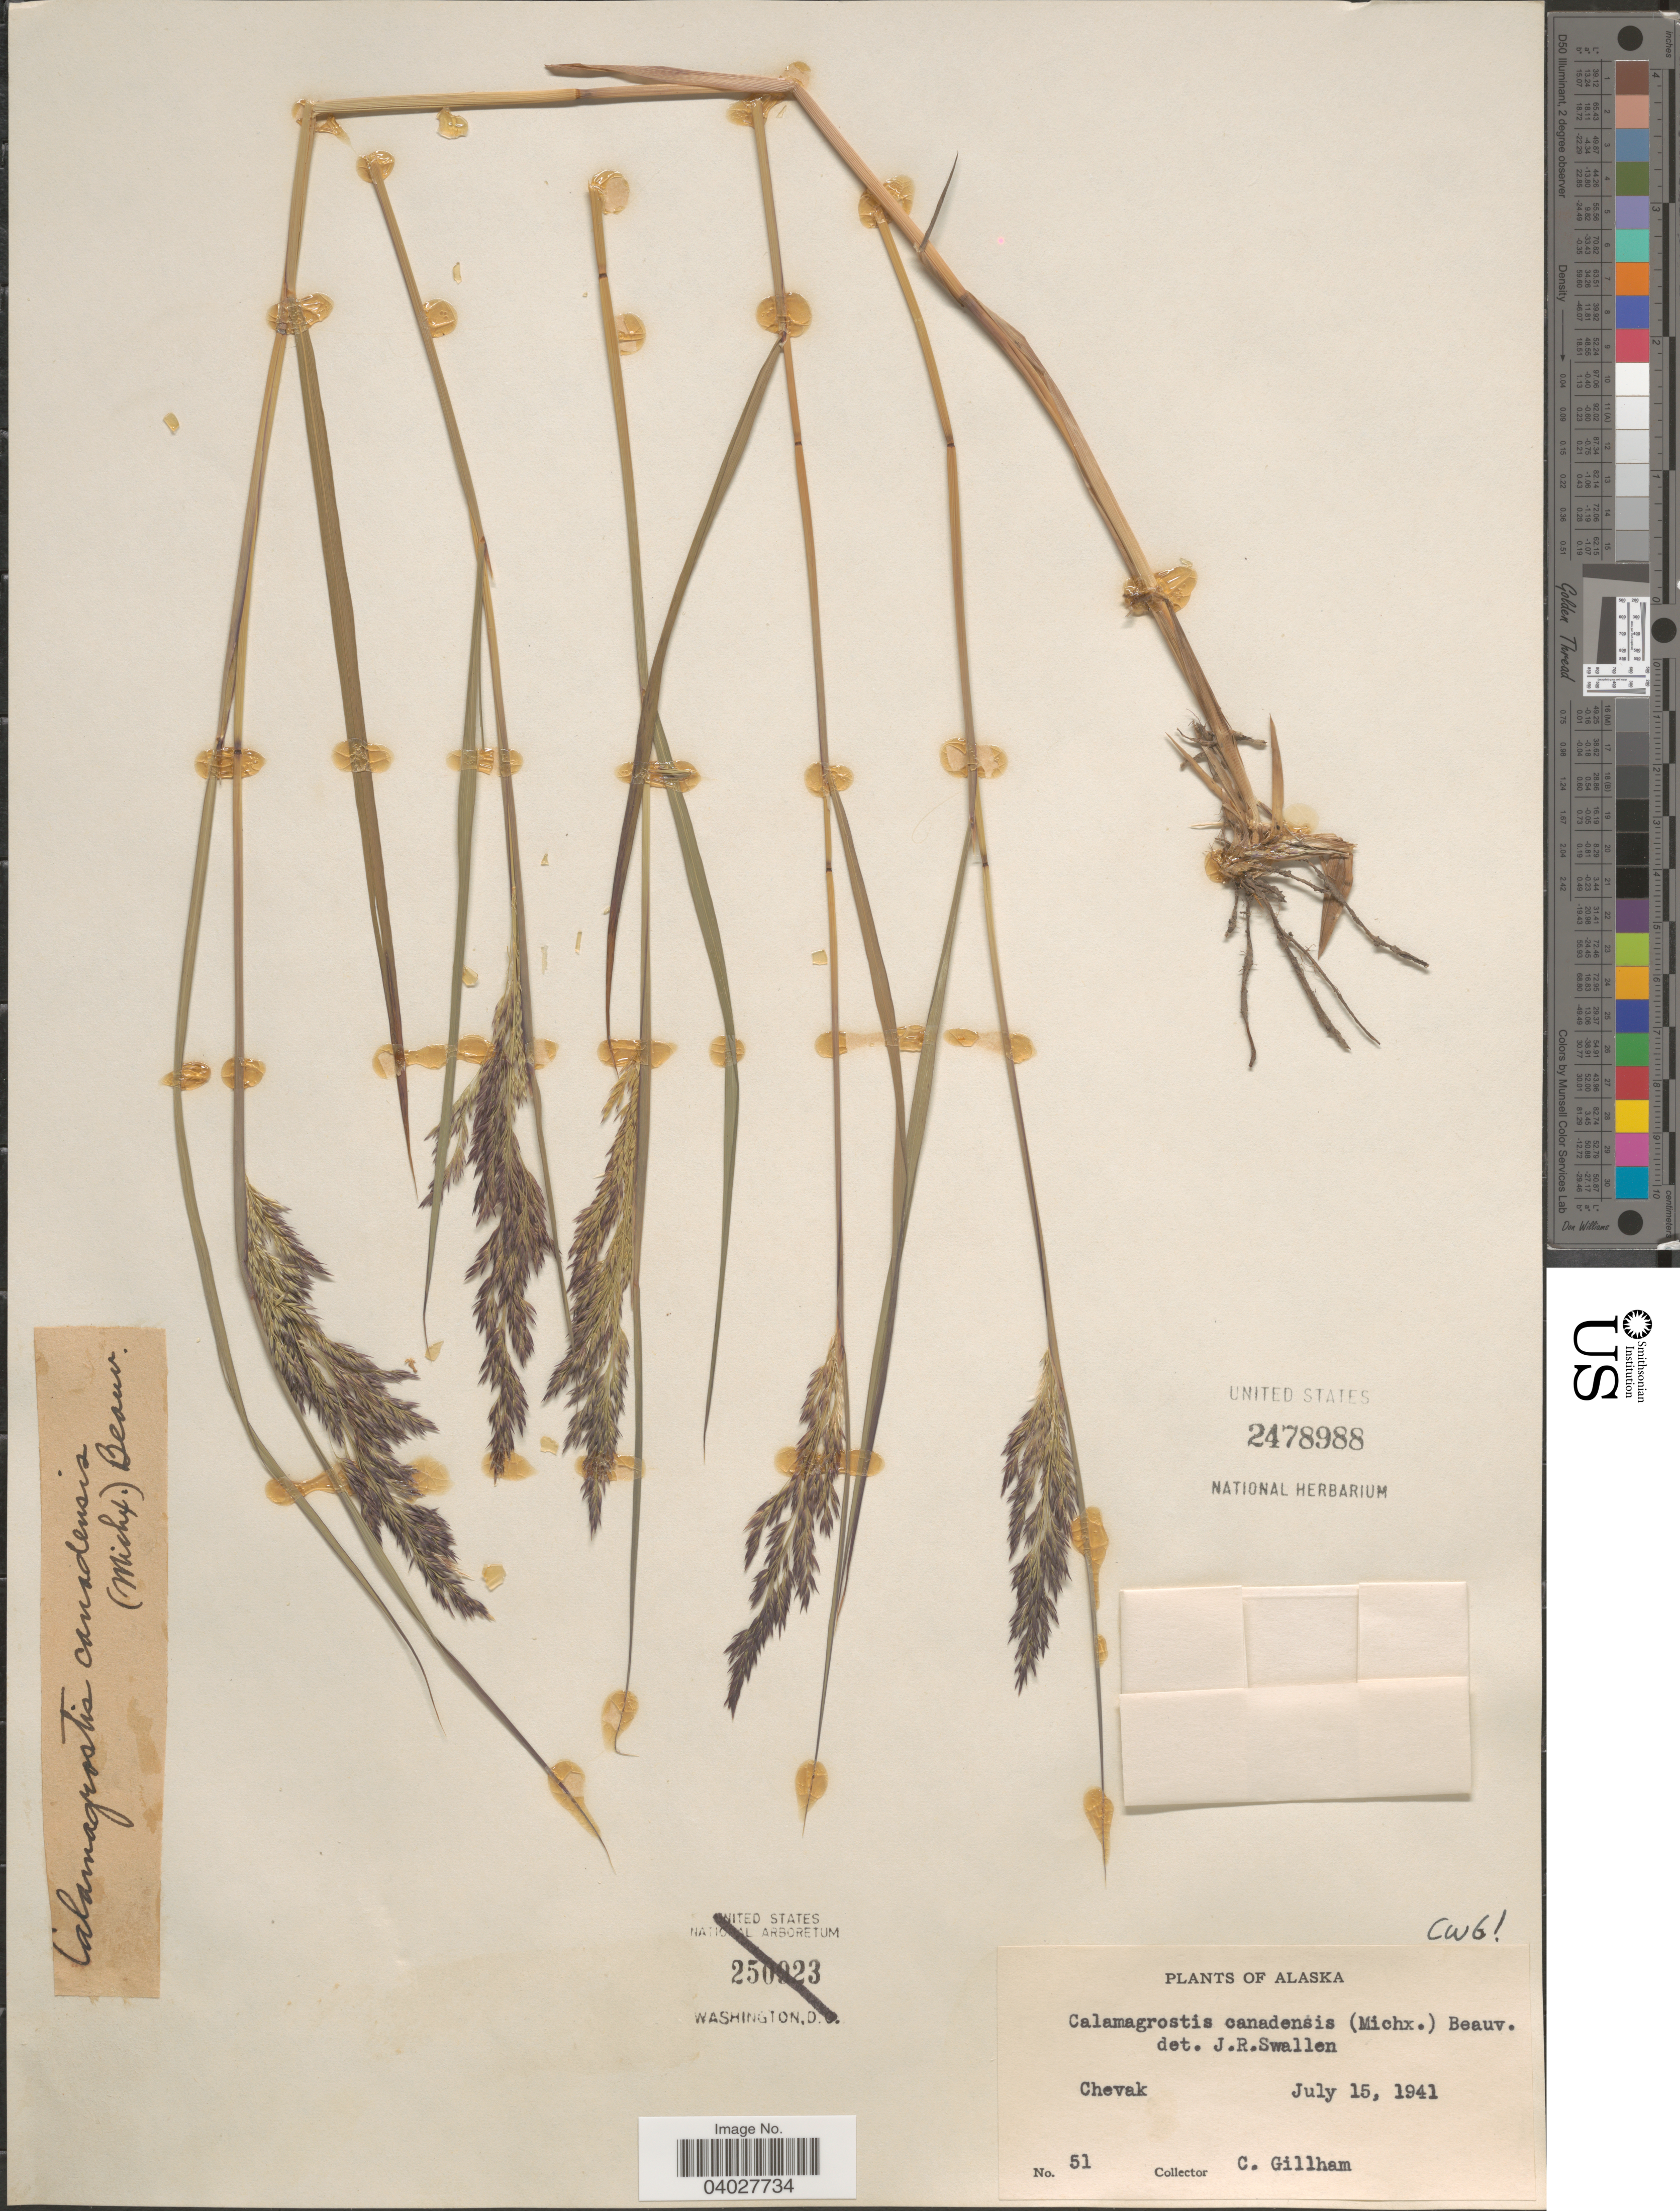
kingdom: Plantae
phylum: Tracheophyta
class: Liliopsida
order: Poales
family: Poaceae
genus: Calamagrostis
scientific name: Calamagrostis canadensis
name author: (Michx.) P. Beauv.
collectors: C. Gillham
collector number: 51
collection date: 1941-07-15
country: United States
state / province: Alaska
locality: Chevak.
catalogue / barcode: US 2478988